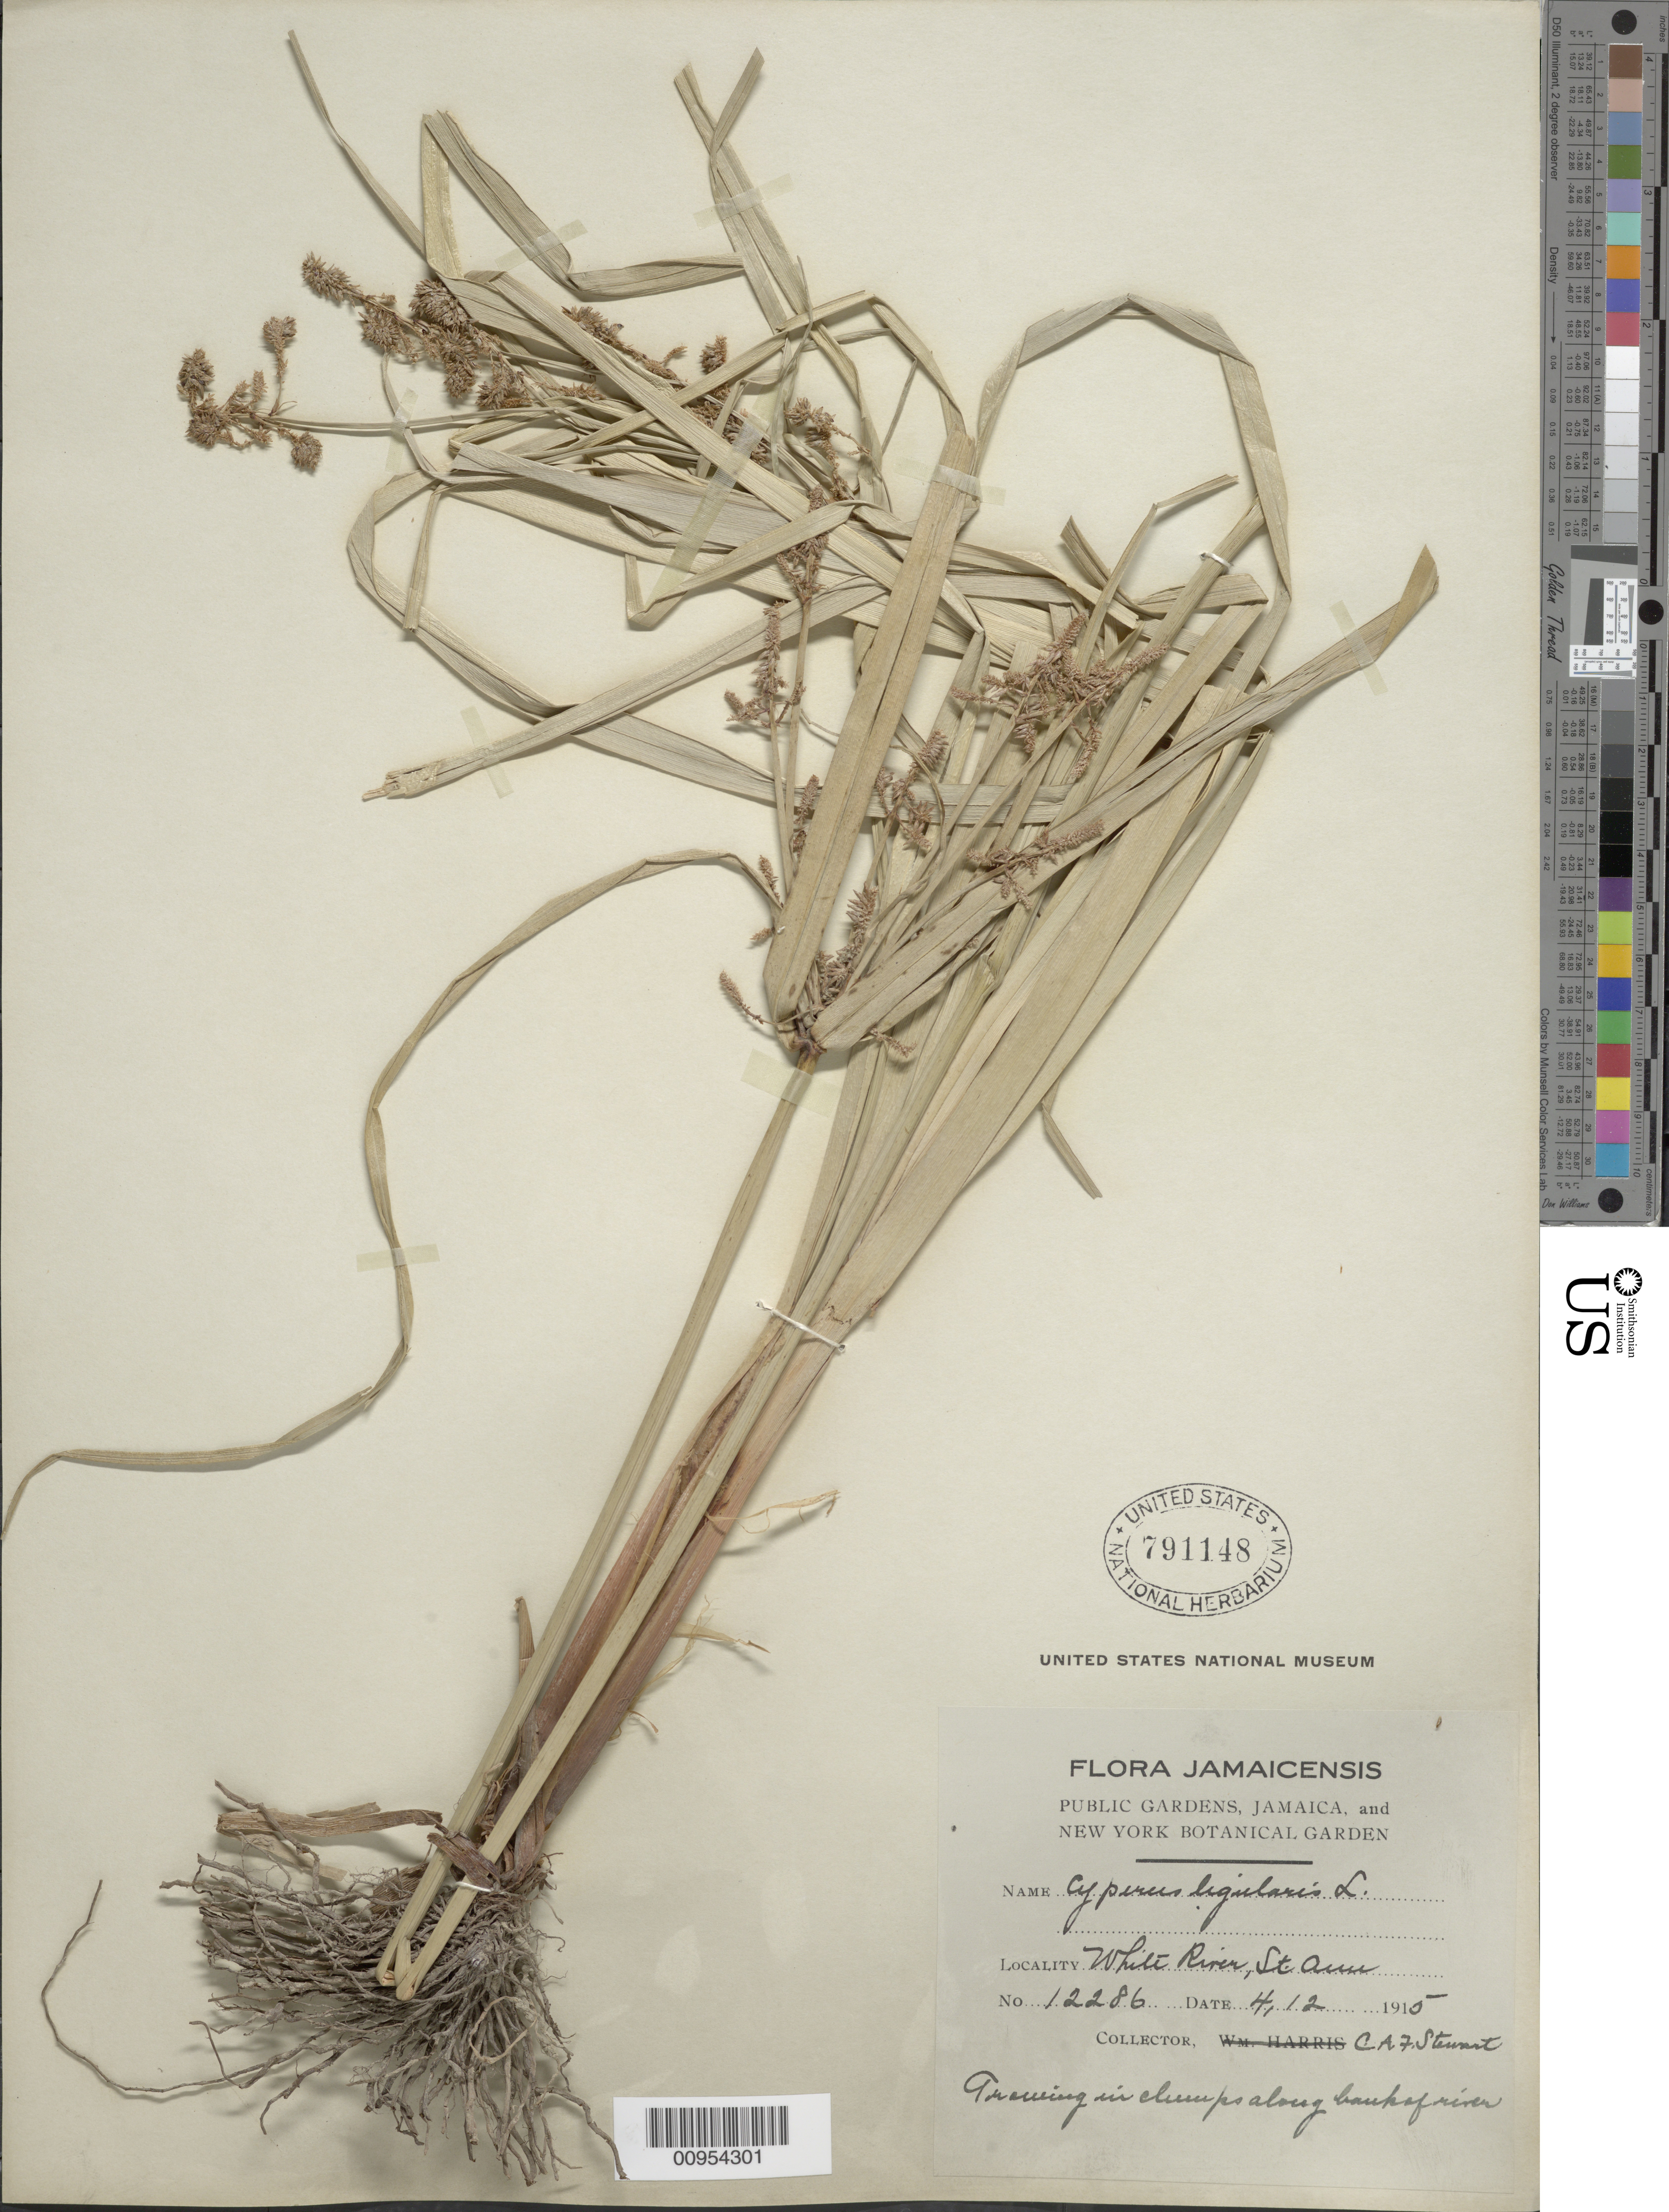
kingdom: Plantae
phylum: Tracheophyta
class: Liliopsida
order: Poales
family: Cyperaceae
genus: Cyperus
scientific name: Cyperus ligularis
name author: L.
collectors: C. Stewart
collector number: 12286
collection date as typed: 04 Dec 1915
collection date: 1915-12-04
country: Jamaica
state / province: Saint Ann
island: Jamaica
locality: Bank of White River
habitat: Along bank of river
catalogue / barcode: US 791148